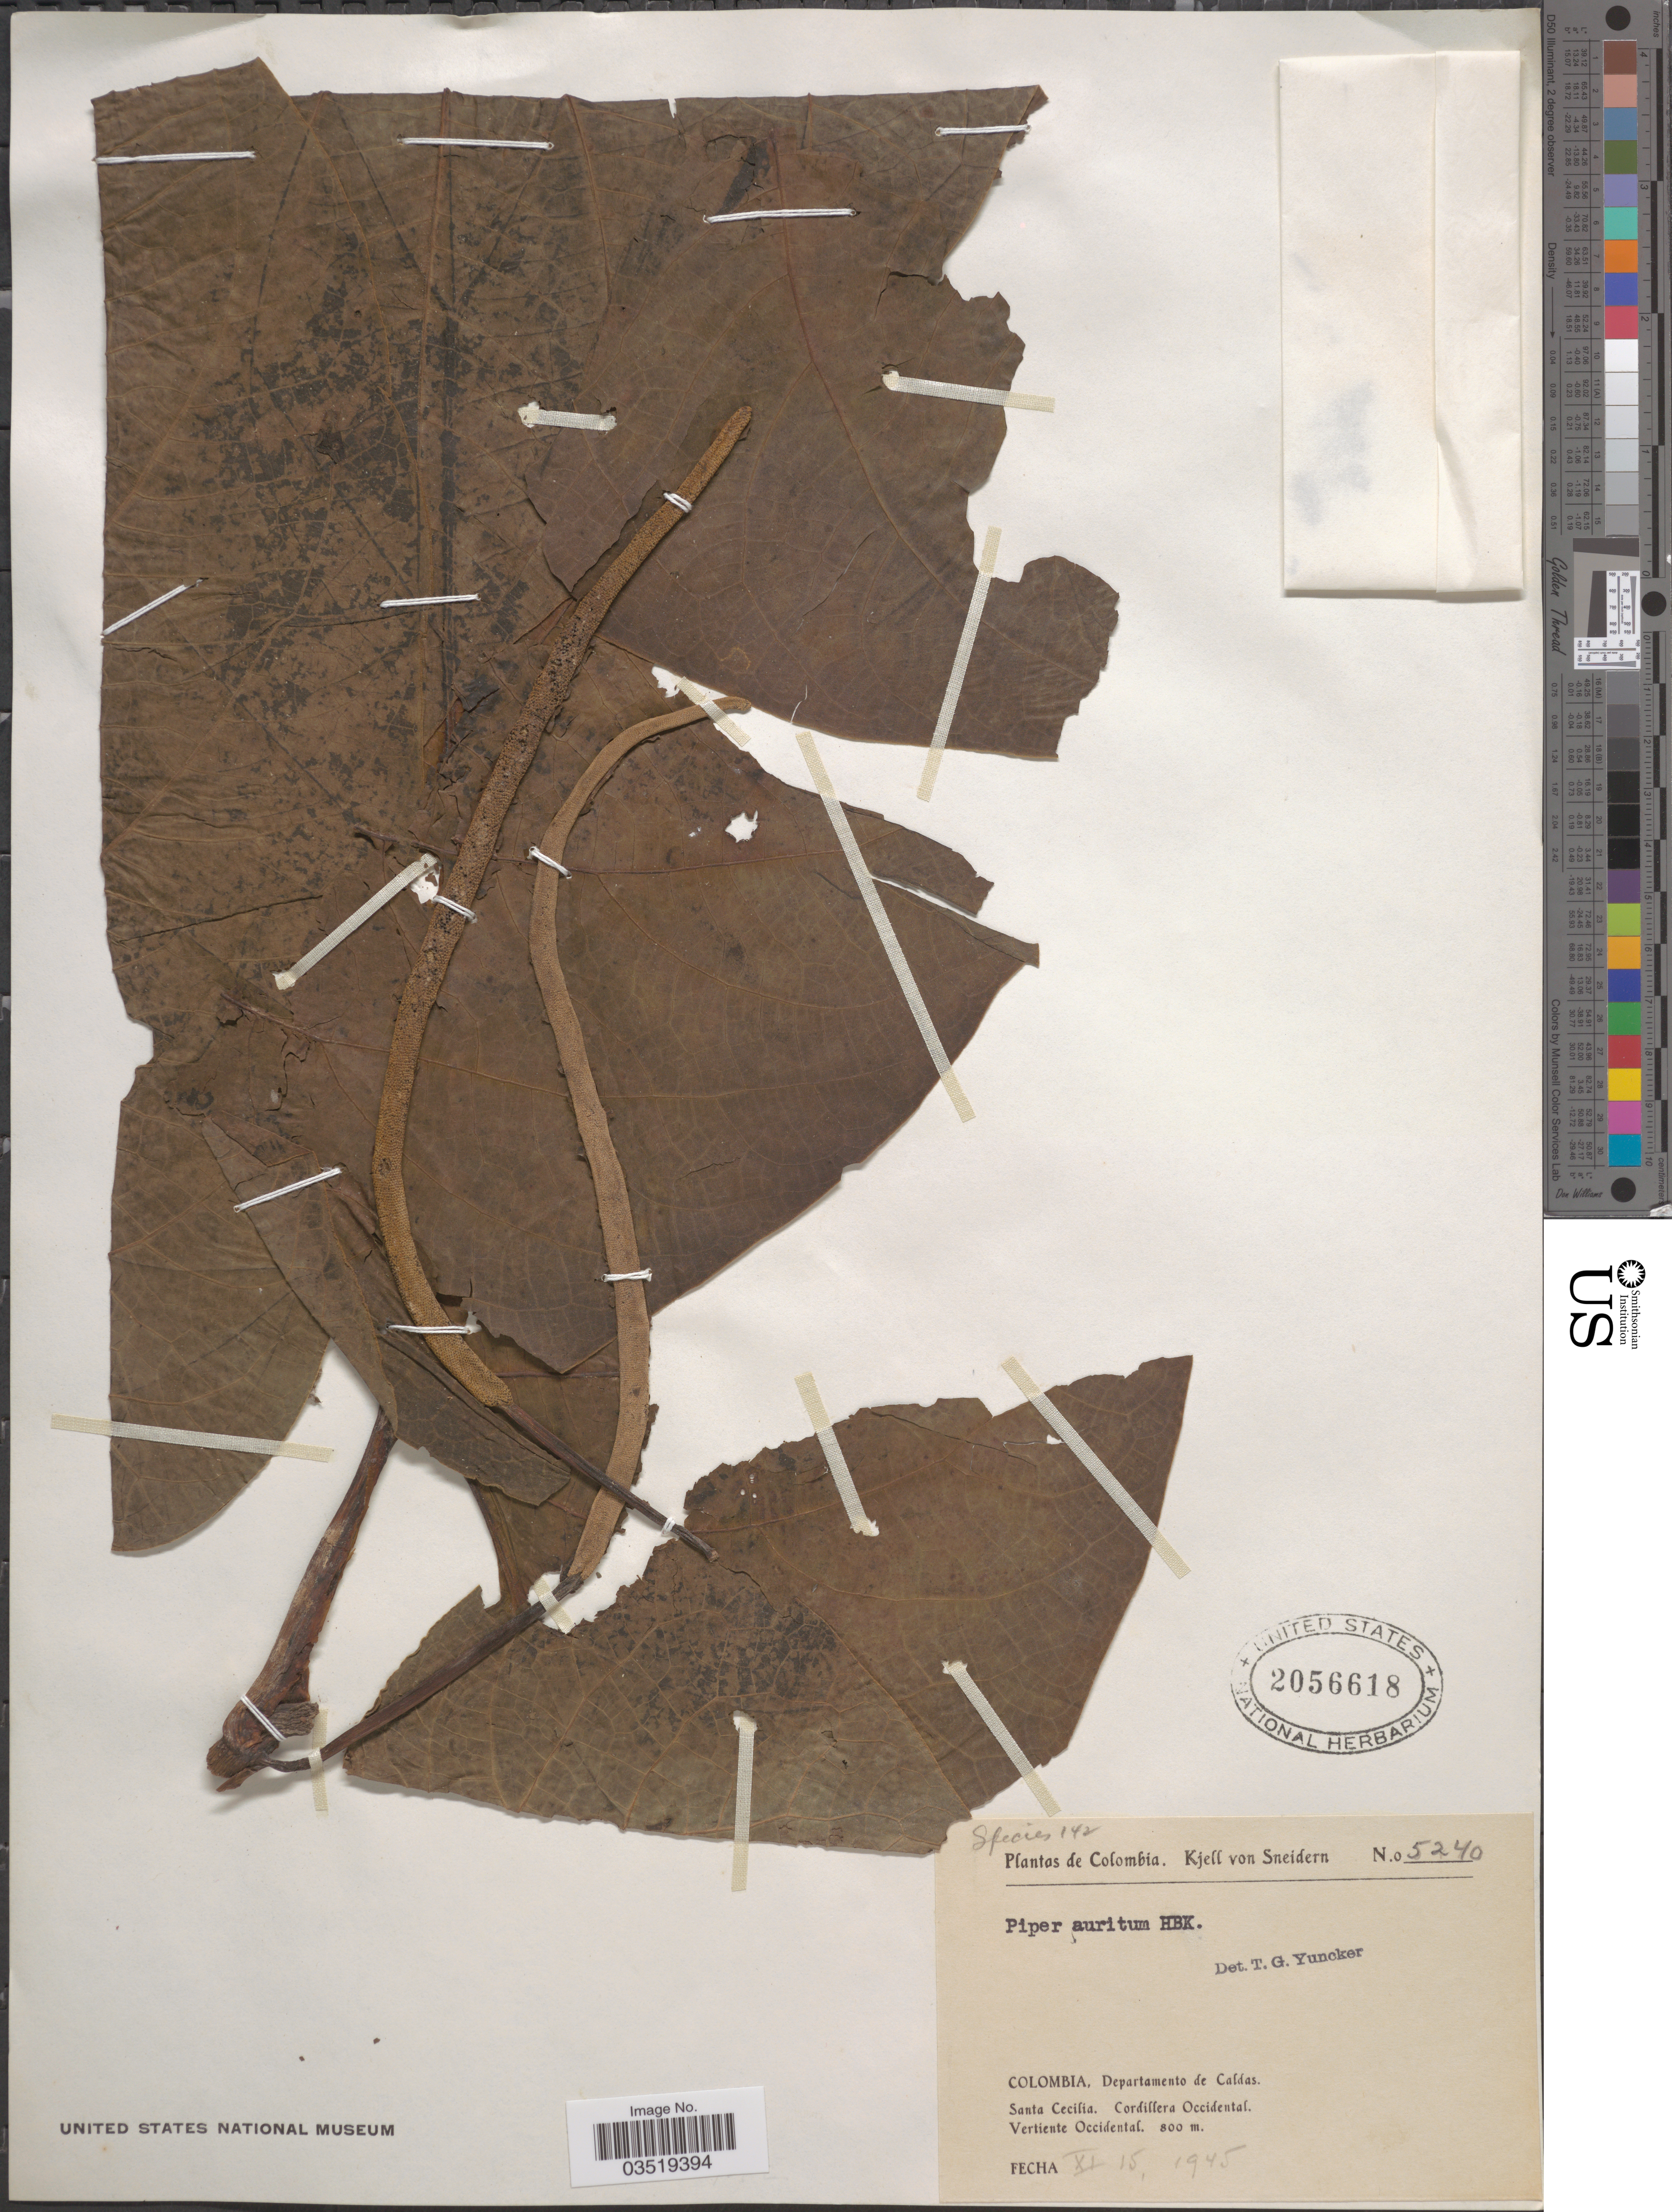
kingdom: Plantae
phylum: Tracheophyta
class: Magnoliopsida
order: Piperales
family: Piperaceae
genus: Piper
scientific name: Piper auritum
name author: Kunth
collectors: K. von Sneidern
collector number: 5240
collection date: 1945-11-15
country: Colombia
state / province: Caldas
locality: Departamento del Caldas. Santa Cecilia. Cordillera Occidental. Vertiente Occidental.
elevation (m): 800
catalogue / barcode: US 2056618